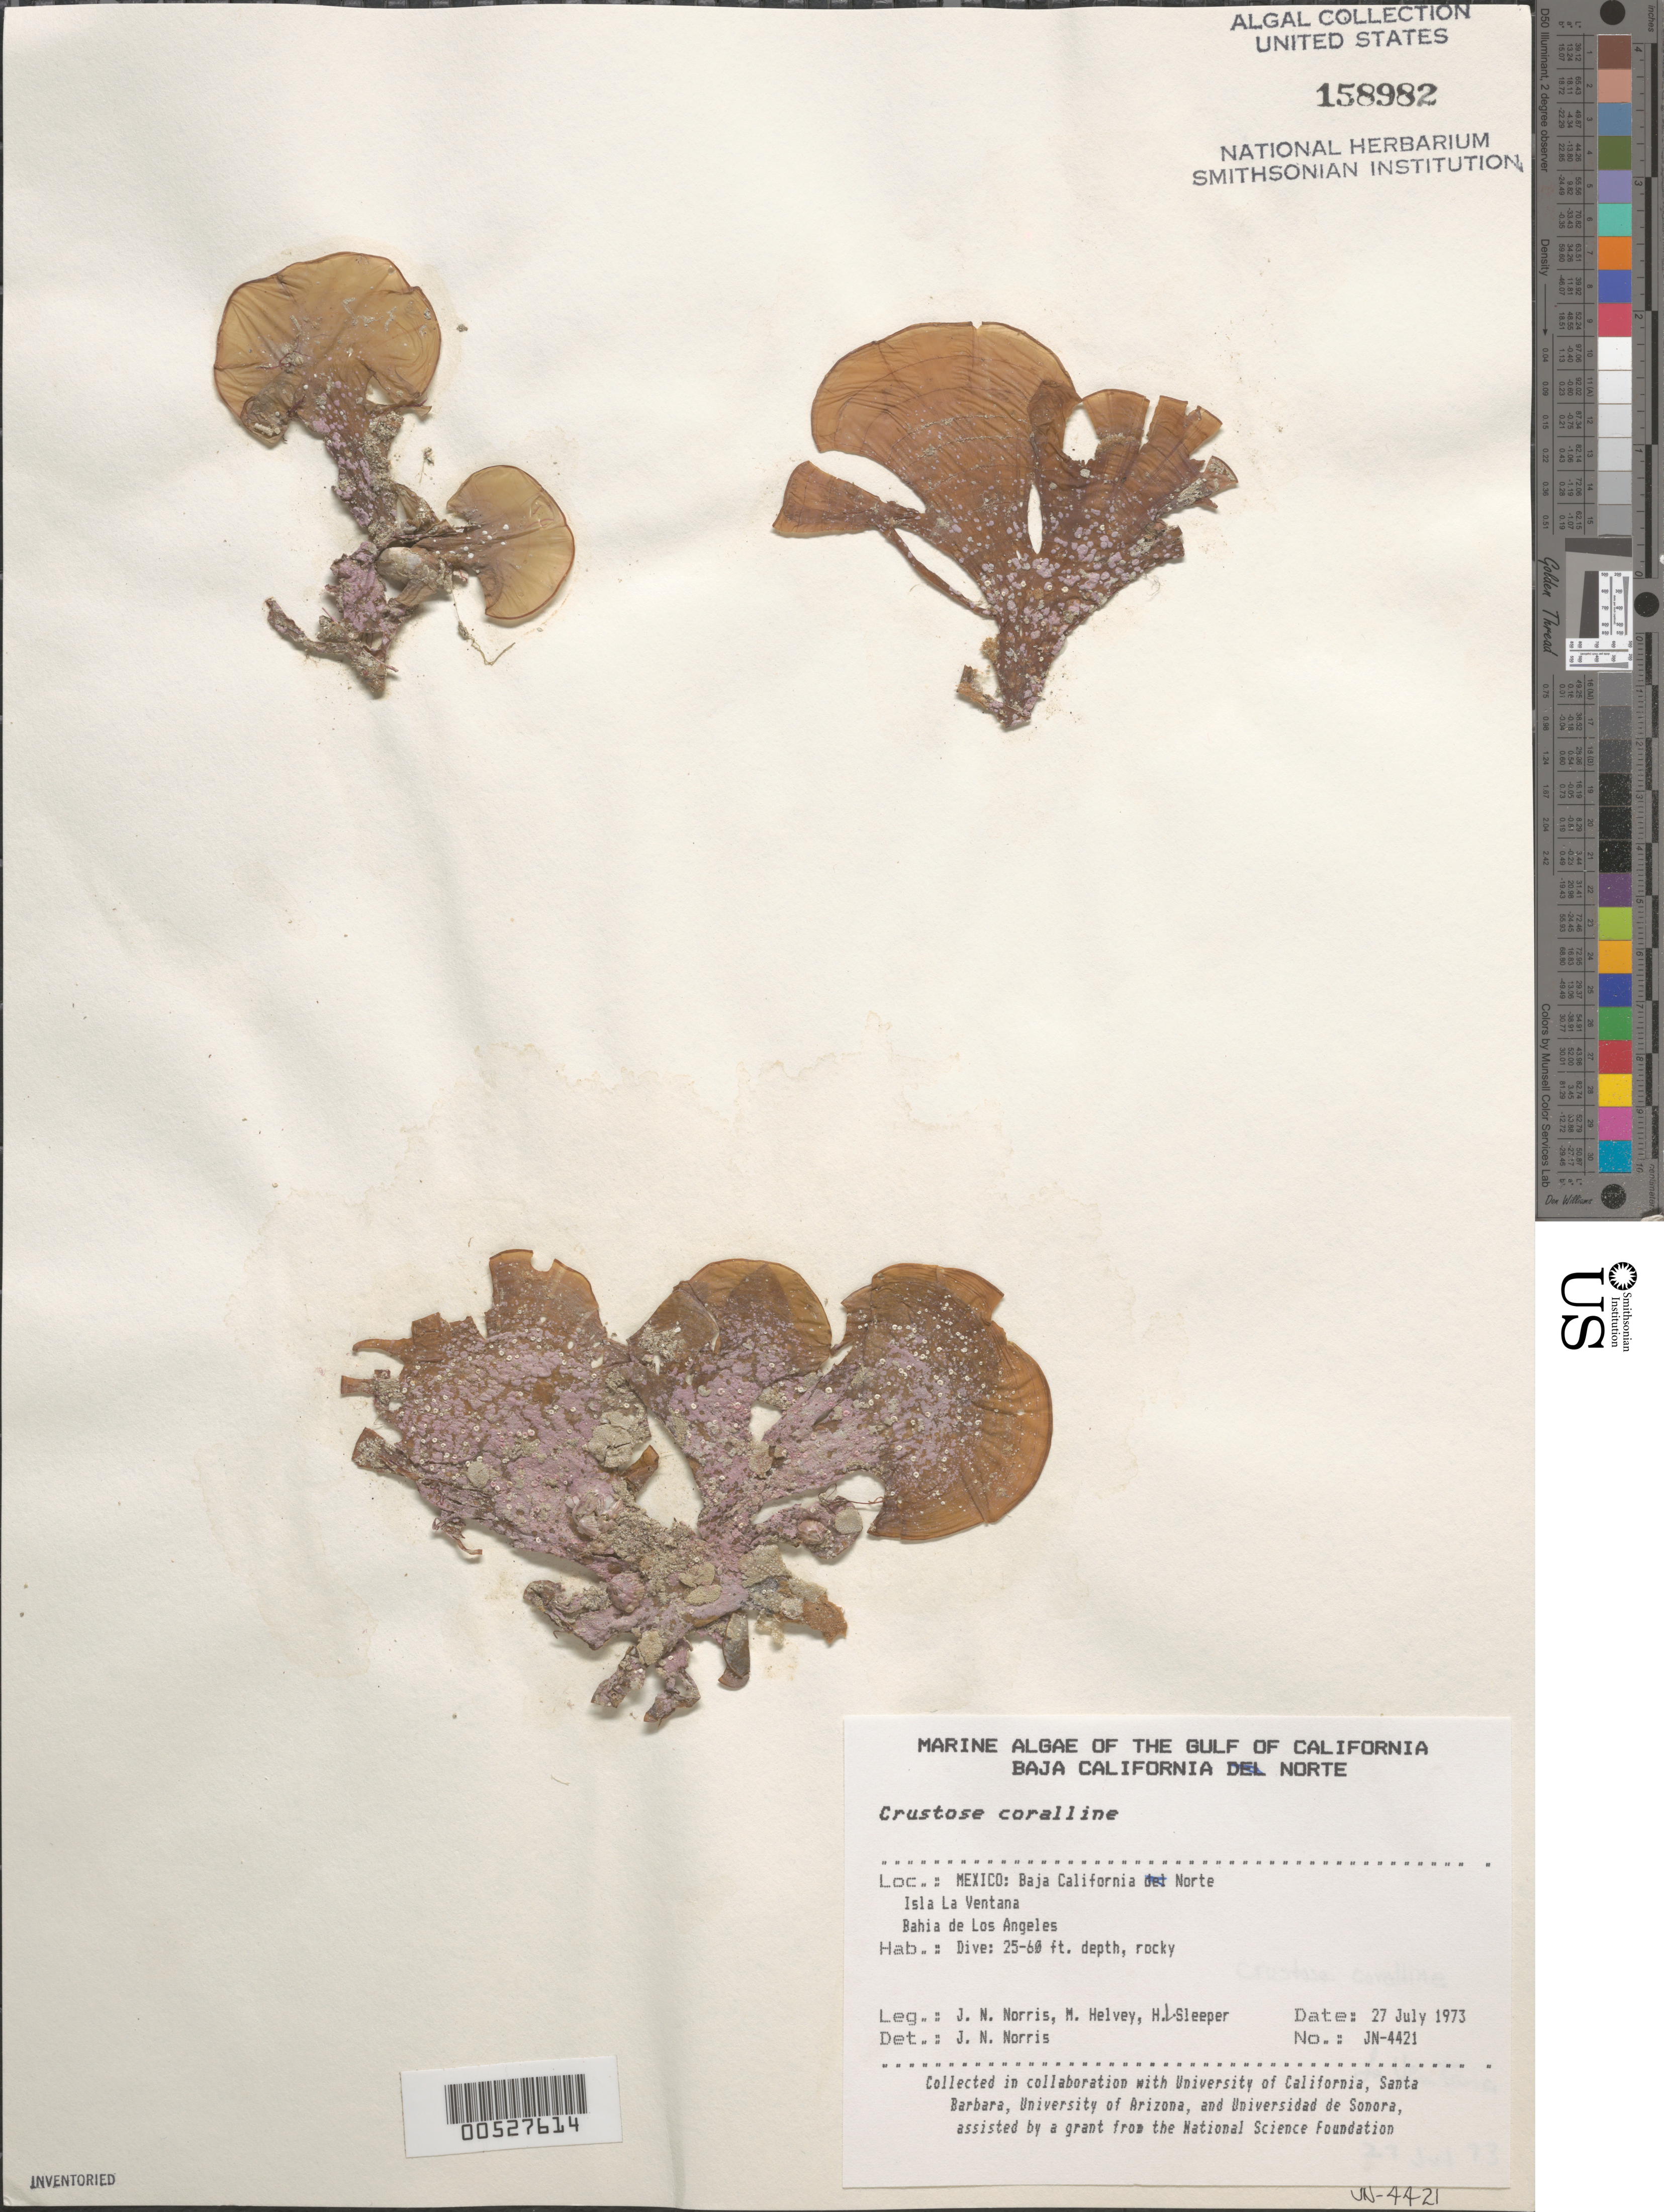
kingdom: Plantae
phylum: Rhodophyta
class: Florideophyceae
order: Corallinales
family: Corallinaceae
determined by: Norris, James N.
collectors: J. N. Norris, M. Helvey & H. Sleeper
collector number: JN-4421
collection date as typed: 27 Jul 1973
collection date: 1973-07-27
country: Mexico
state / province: Baja California Norte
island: Isla la Ventana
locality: Bahia de Los Angeles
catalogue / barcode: US 158982